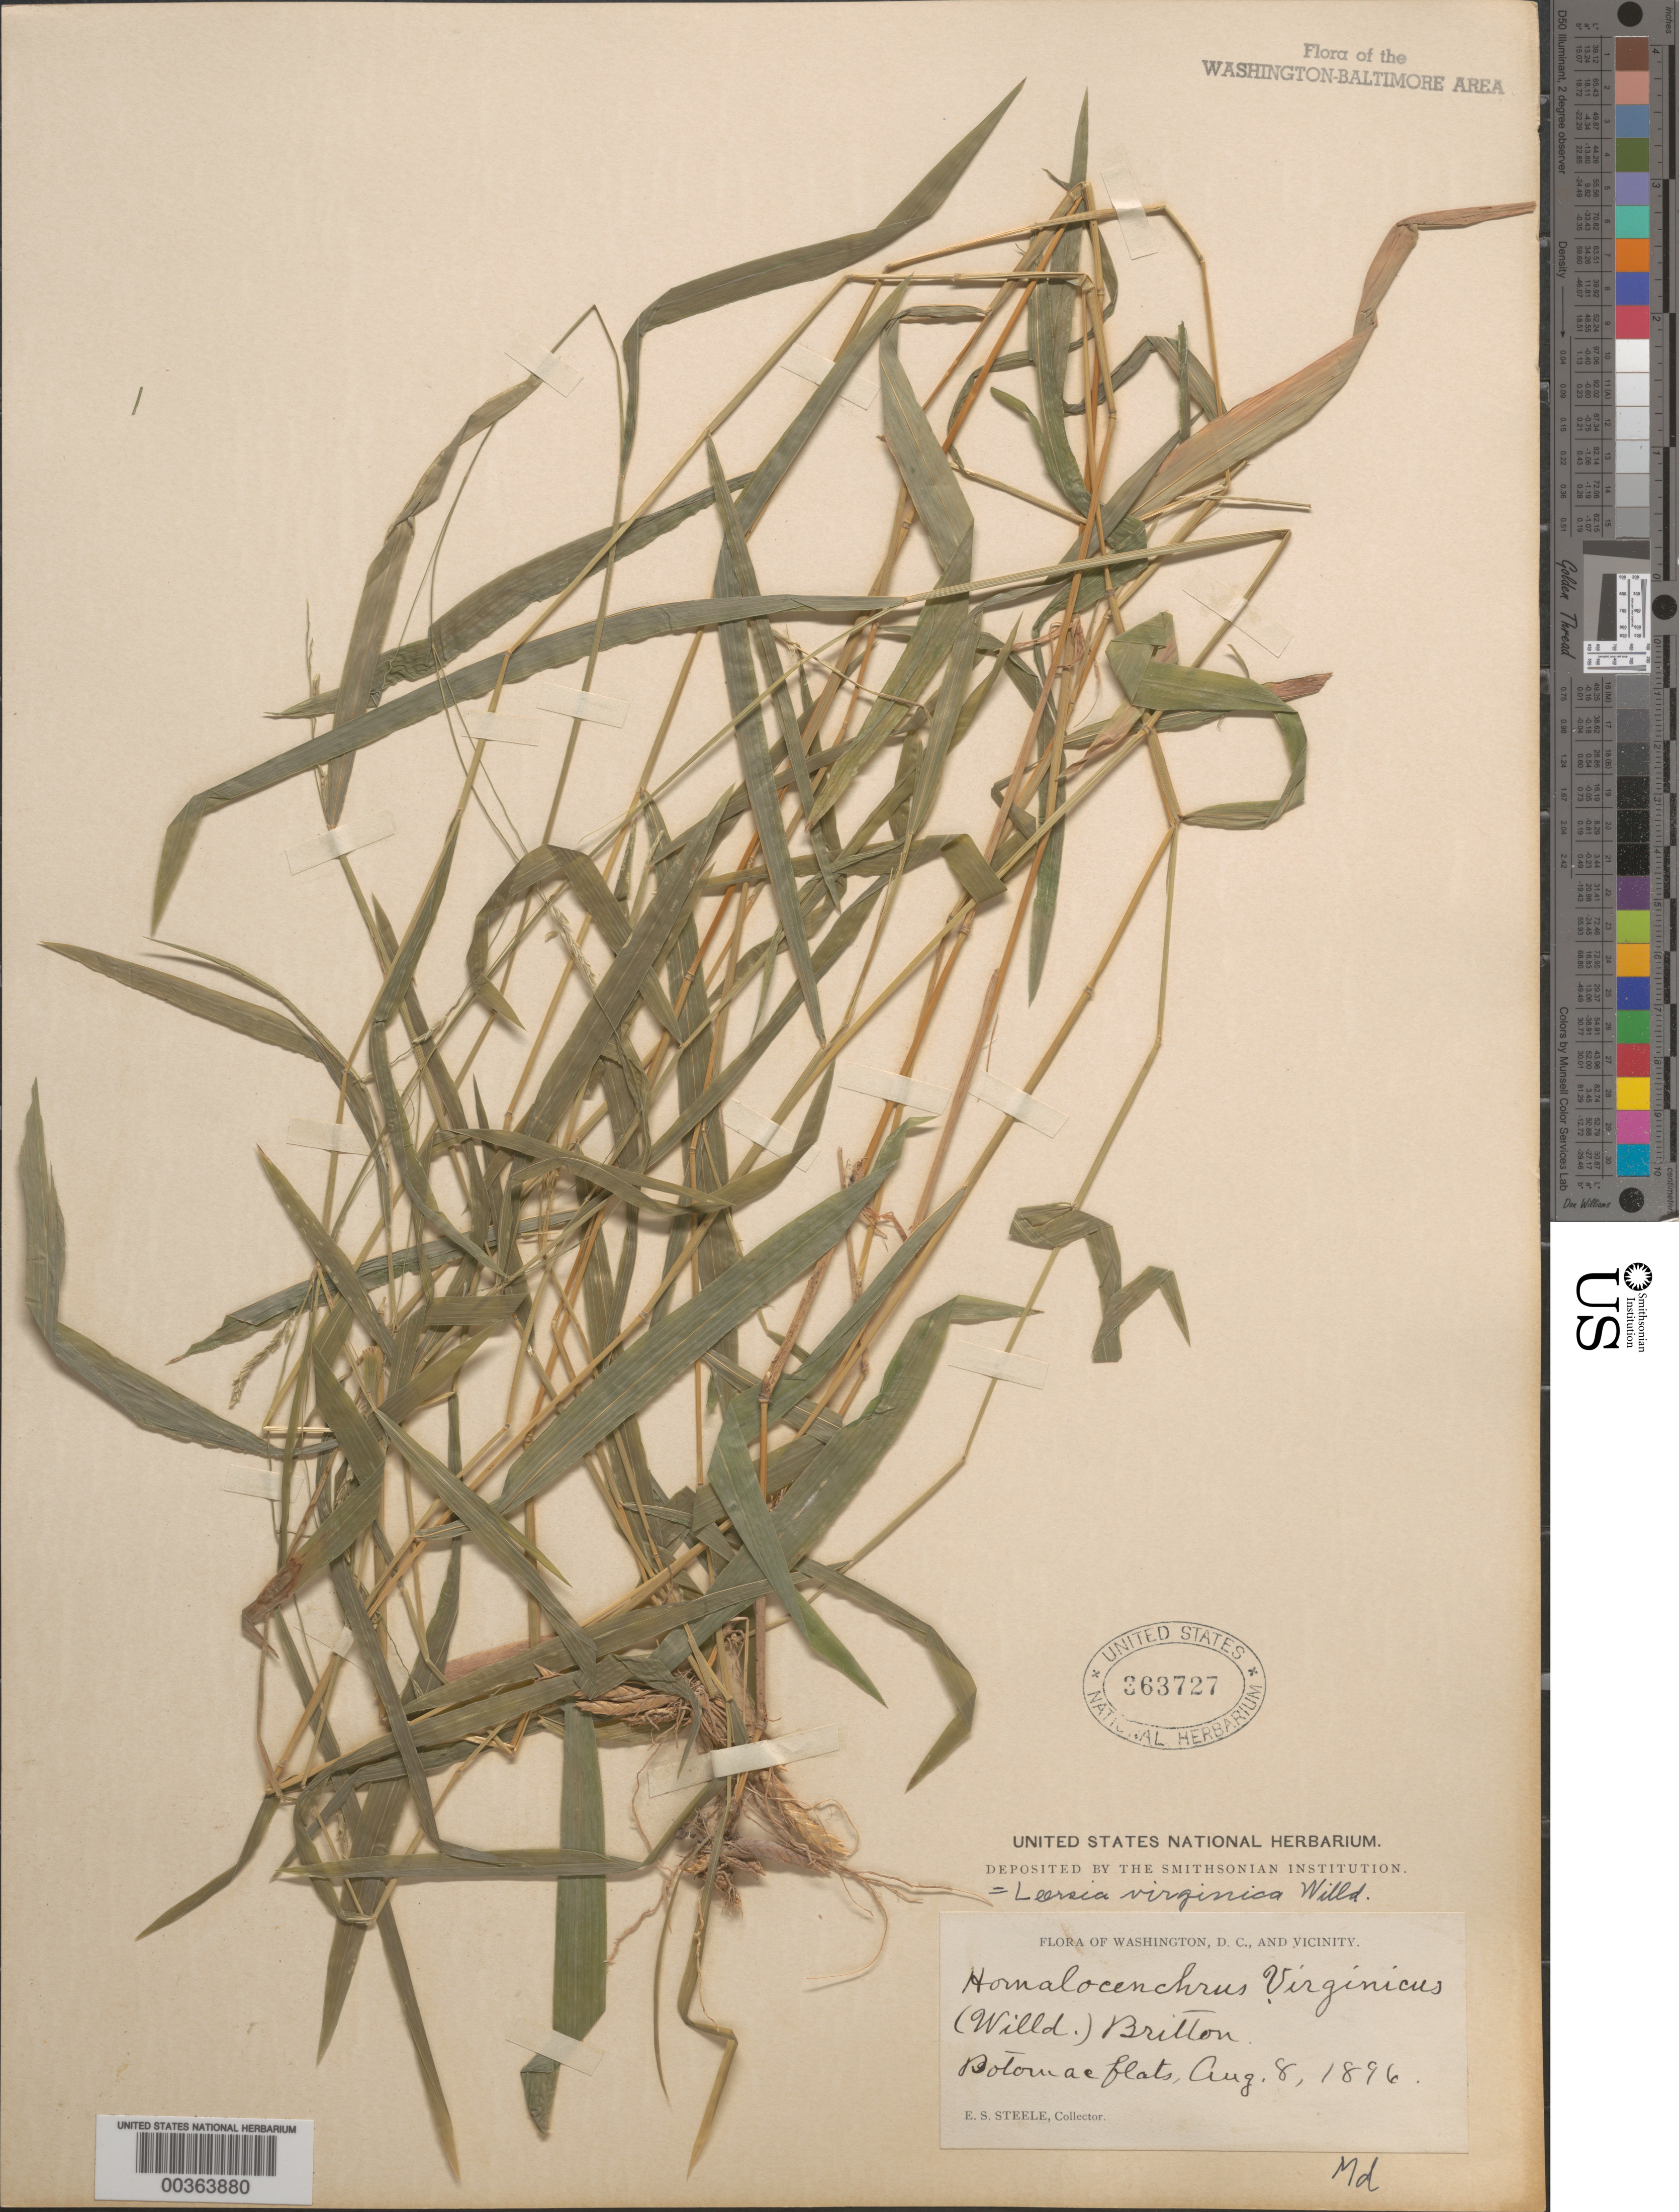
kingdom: Plantae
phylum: Tracheophyta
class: Liliopsida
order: Poales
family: Poaceae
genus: Leersia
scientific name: Leersia virginica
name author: Willd.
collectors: E. Steele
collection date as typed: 08 Aug 1896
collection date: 1896-08-08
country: United States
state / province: Maryland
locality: Potomac Flats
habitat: Flats of river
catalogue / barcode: US 363727